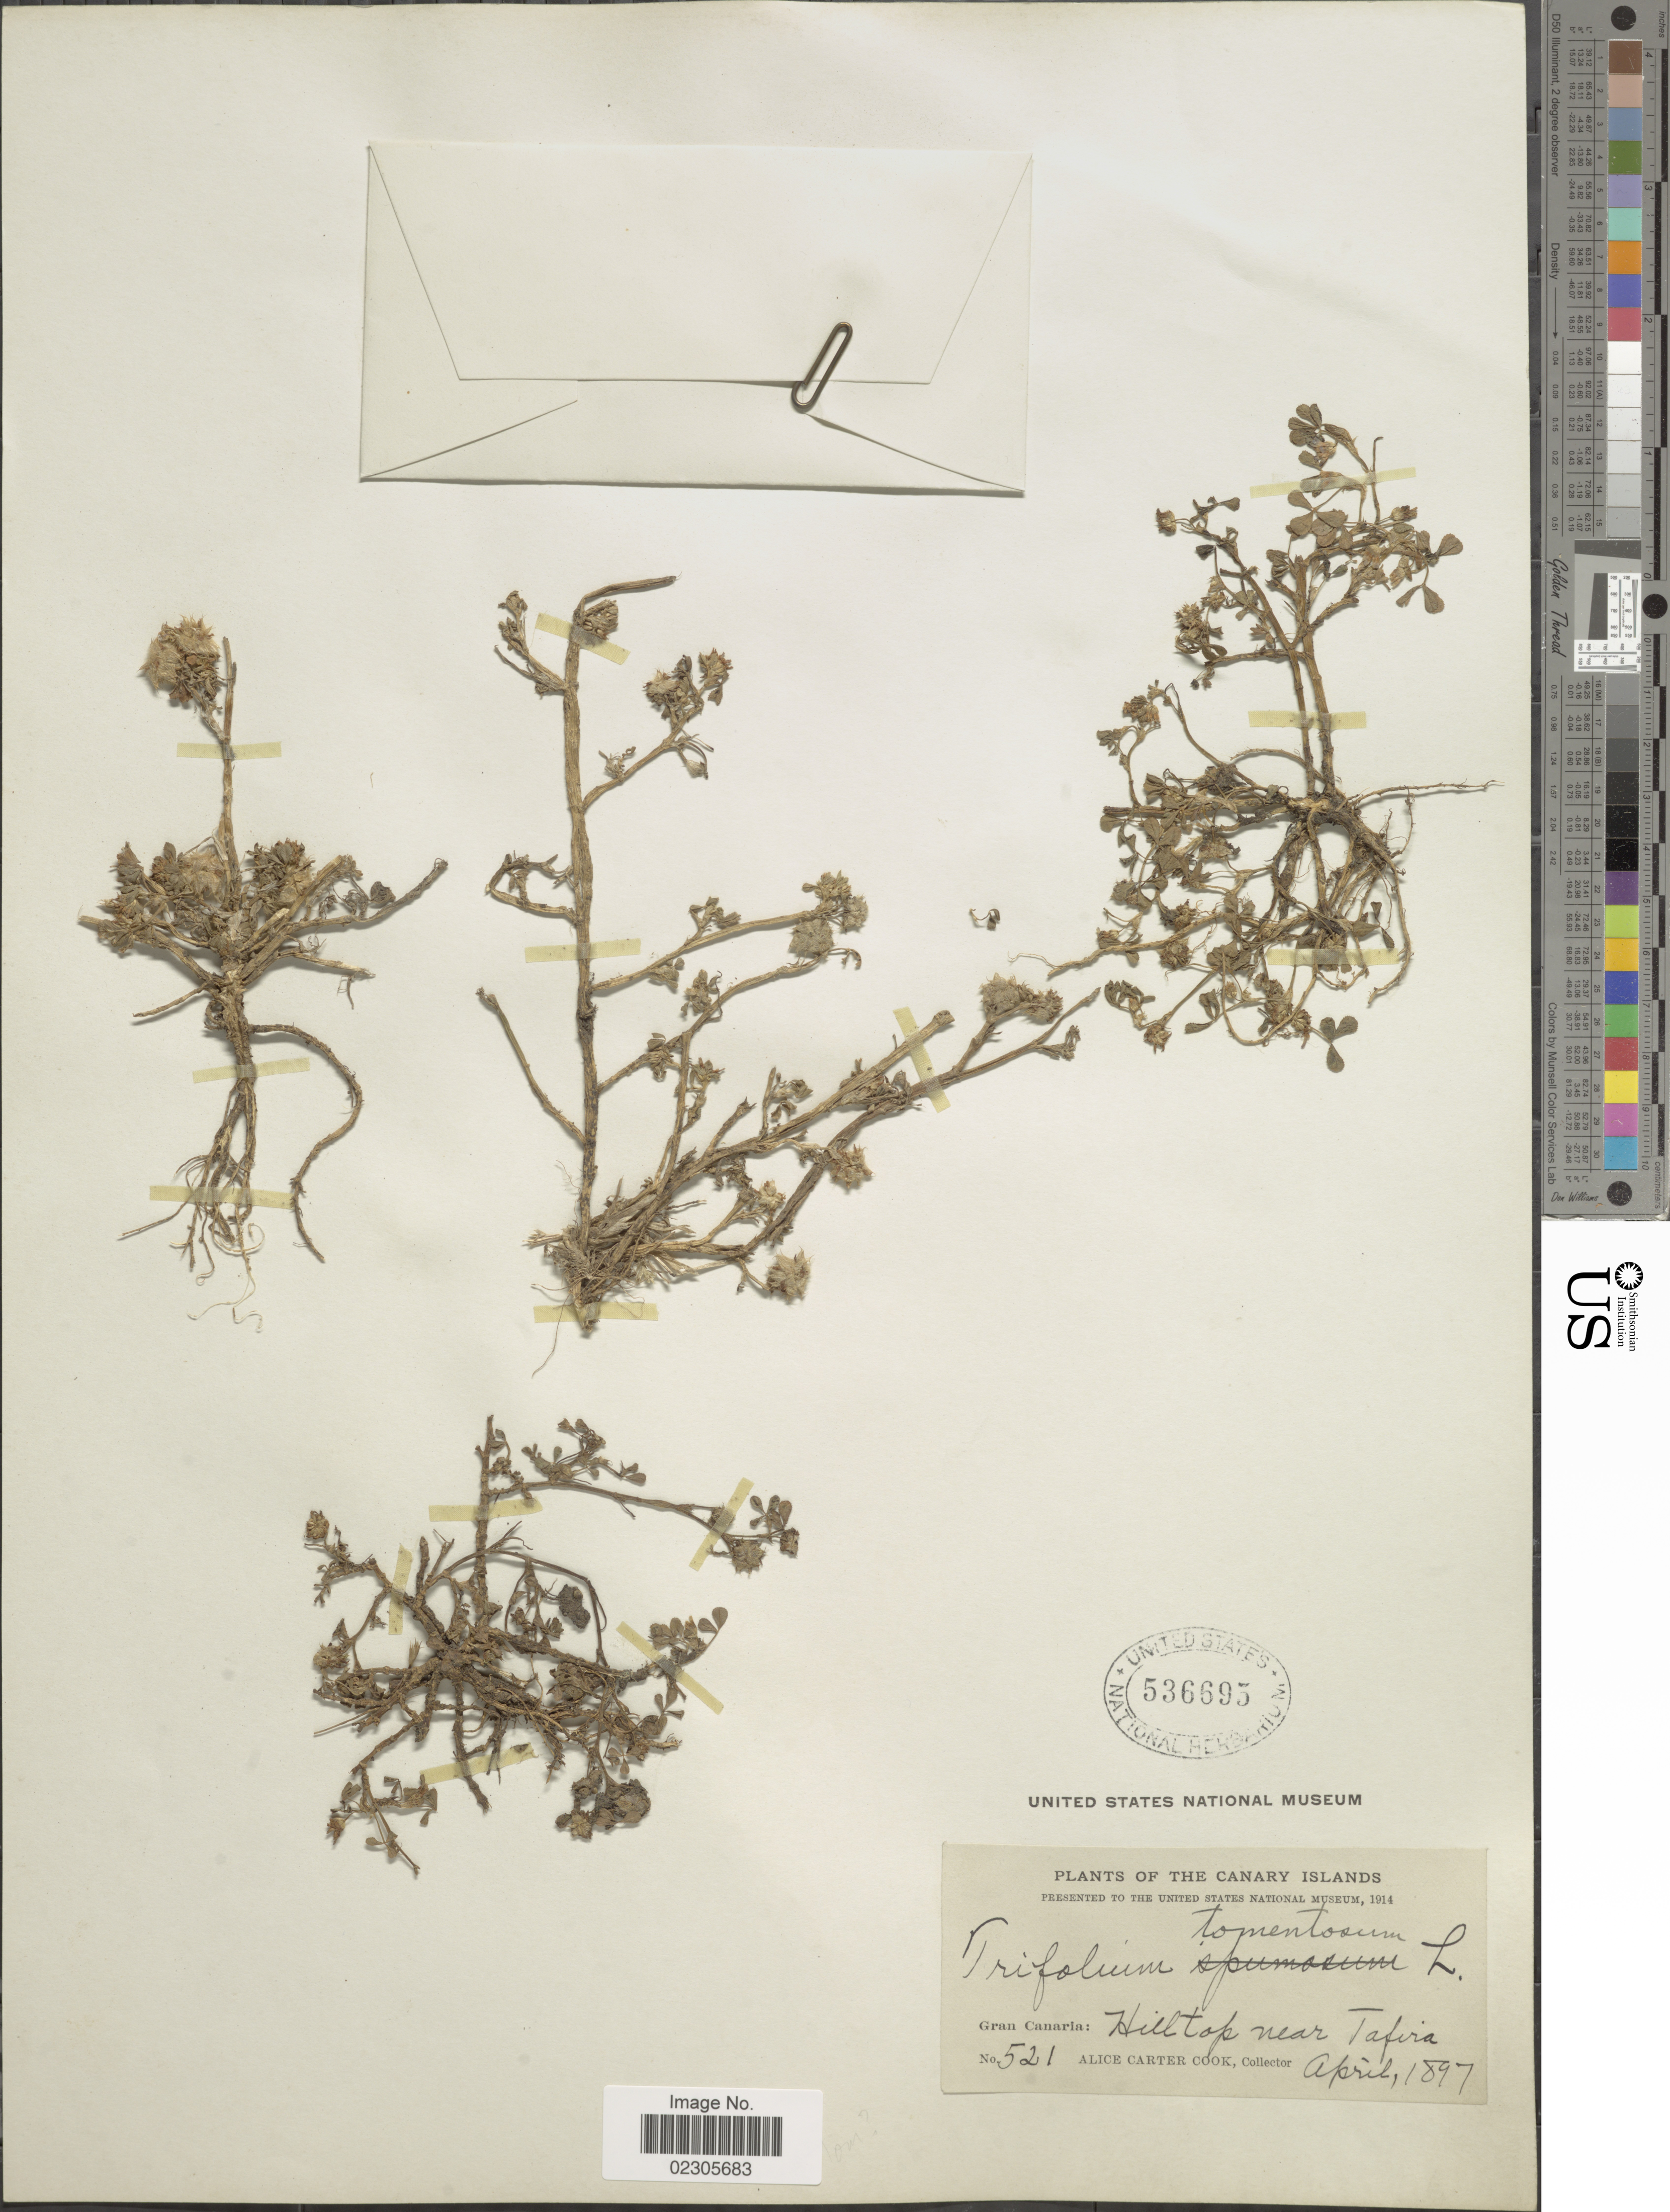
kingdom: Plantae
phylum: Tracheophyta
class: Magnoliopsida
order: Fabales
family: Fabaceae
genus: Trifolium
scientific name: Trifolium tomentosum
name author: L.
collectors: Alice C. Cook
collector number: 521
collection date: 1897-04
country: Spain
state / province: Canarias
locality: Canary island, Gran Canaria: hilltop near Tafira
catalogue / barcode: US 536695